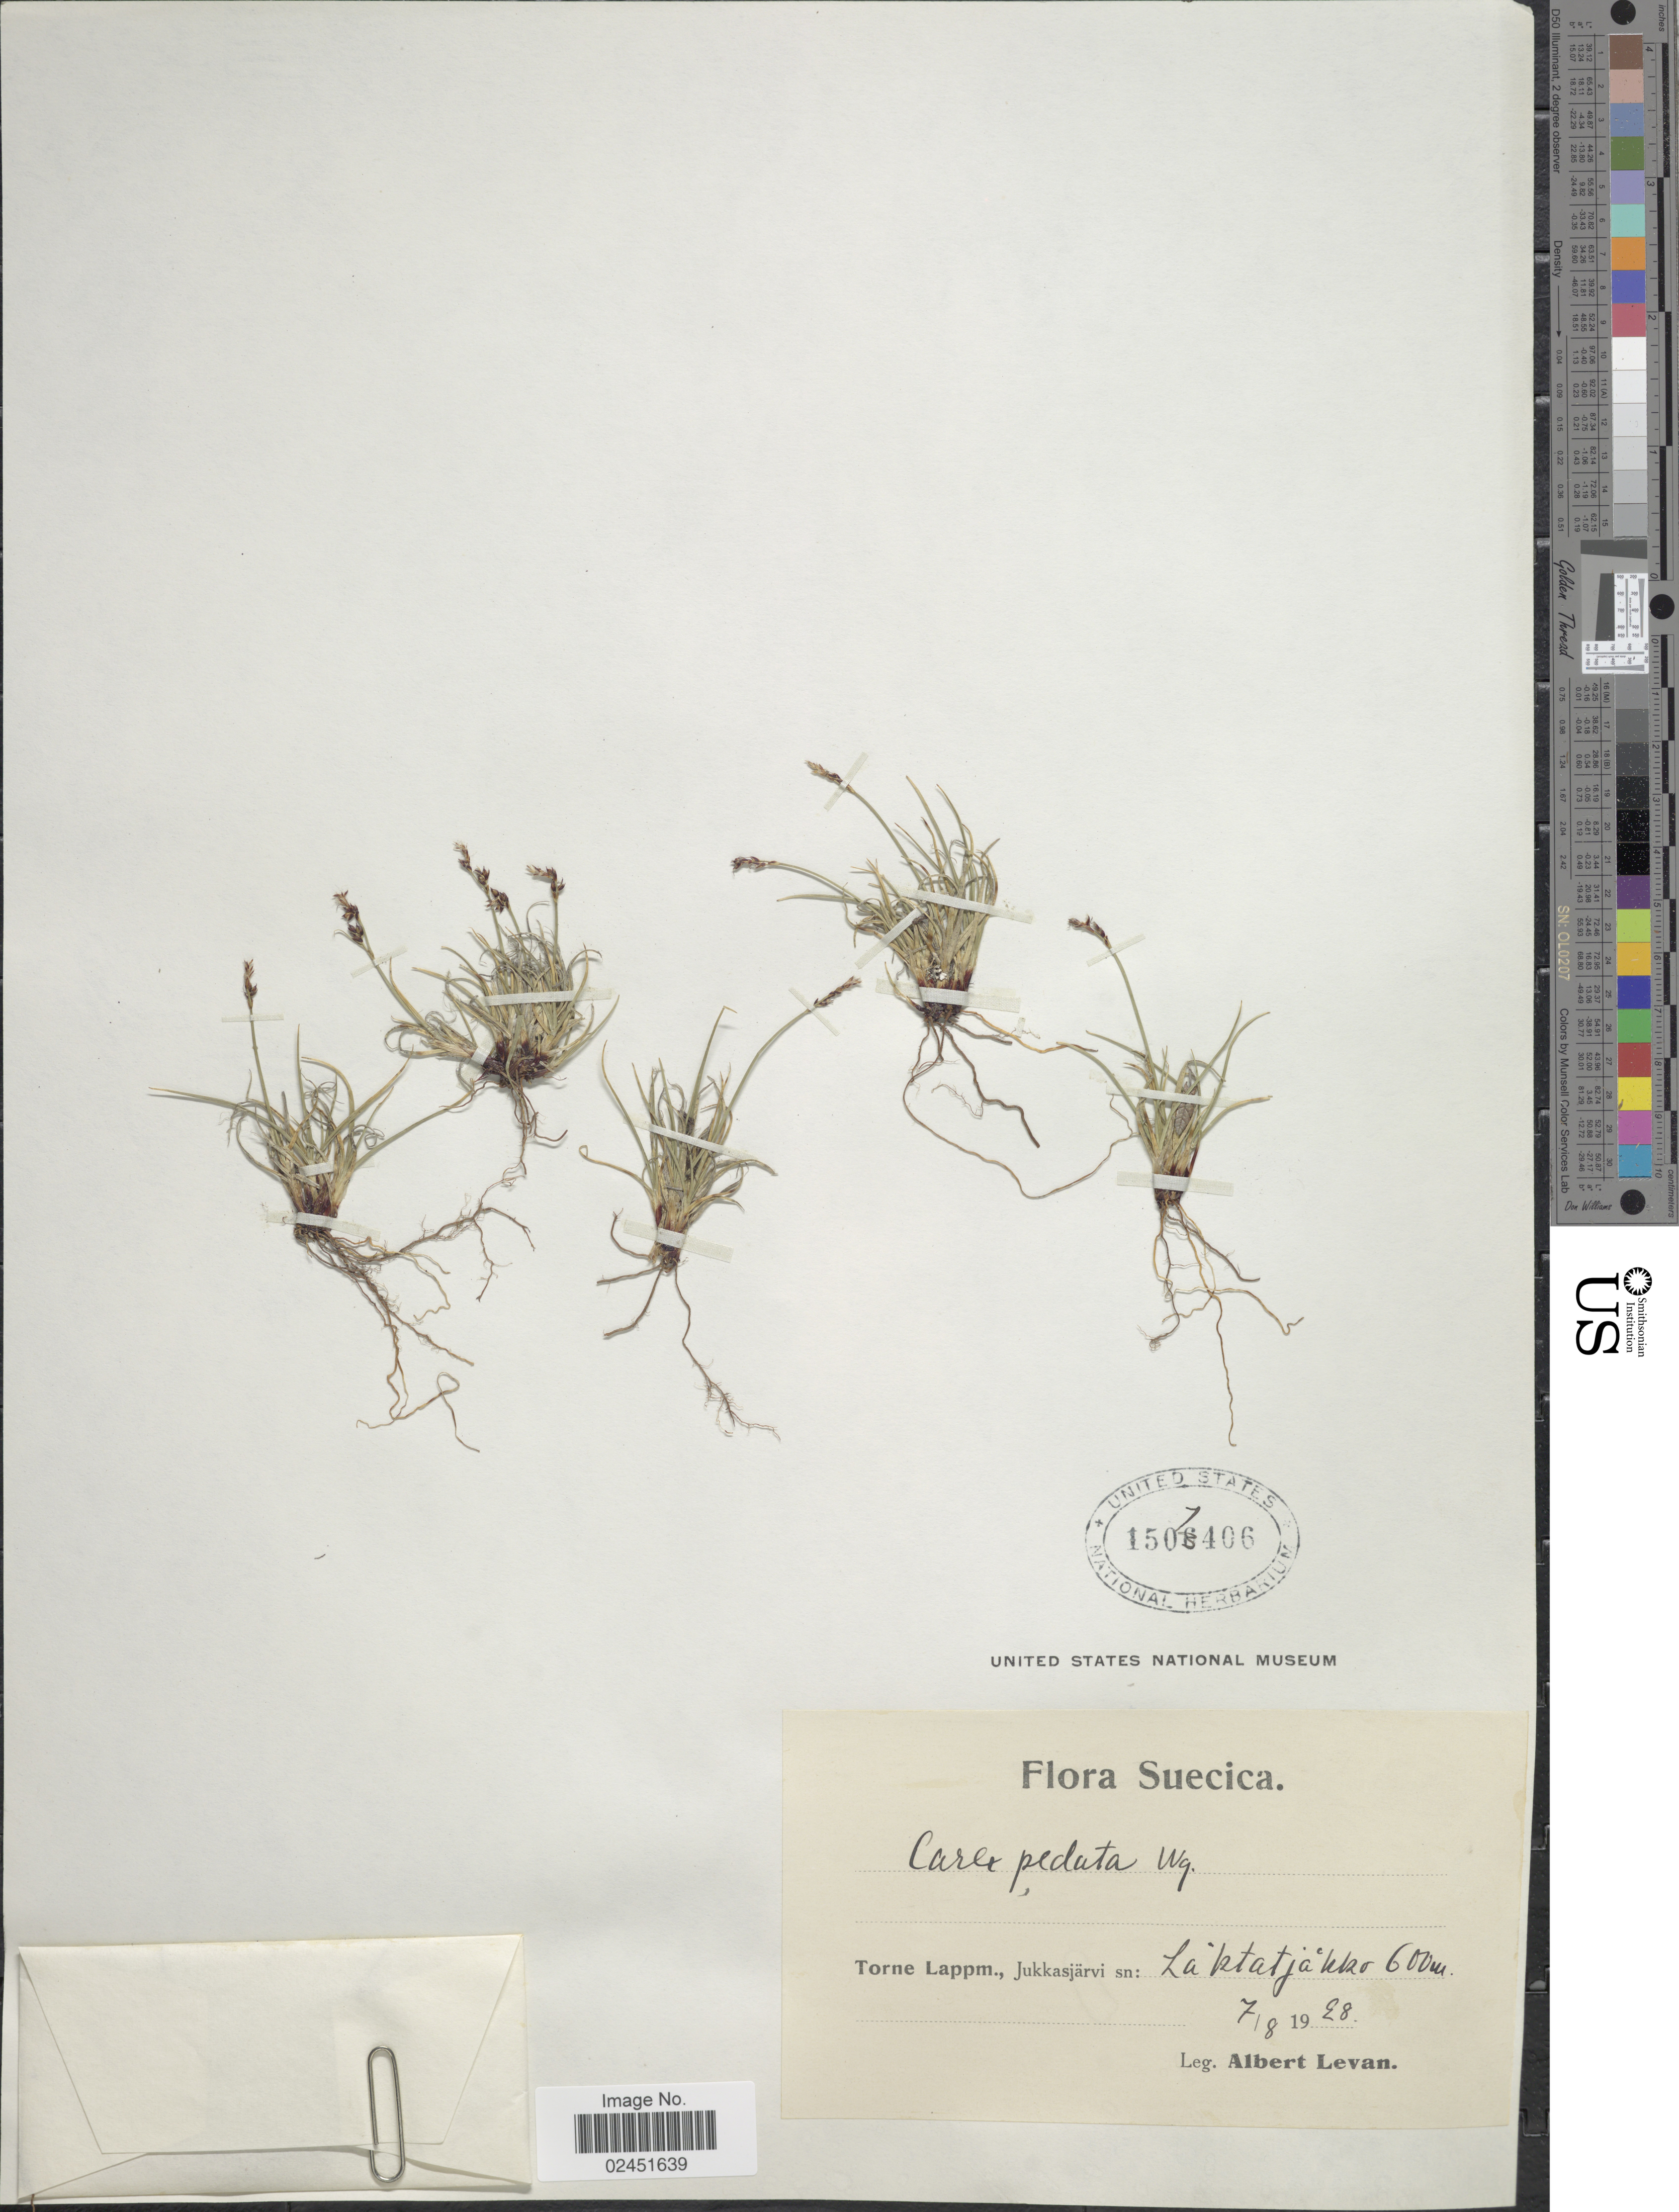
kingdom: Plantae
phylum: Tracheophyta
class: Liliopsida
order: Poales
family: Cyperaceae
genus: Carex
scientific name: Carex glacialis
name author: Mack.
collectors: A. Levan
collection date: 1928-08-07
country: Sweden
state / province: Norrbotten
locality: Suecica. Torne Lappm., Jukkasjarvi sn: Laktatjakko.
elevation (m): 600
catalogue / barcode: US 1507406